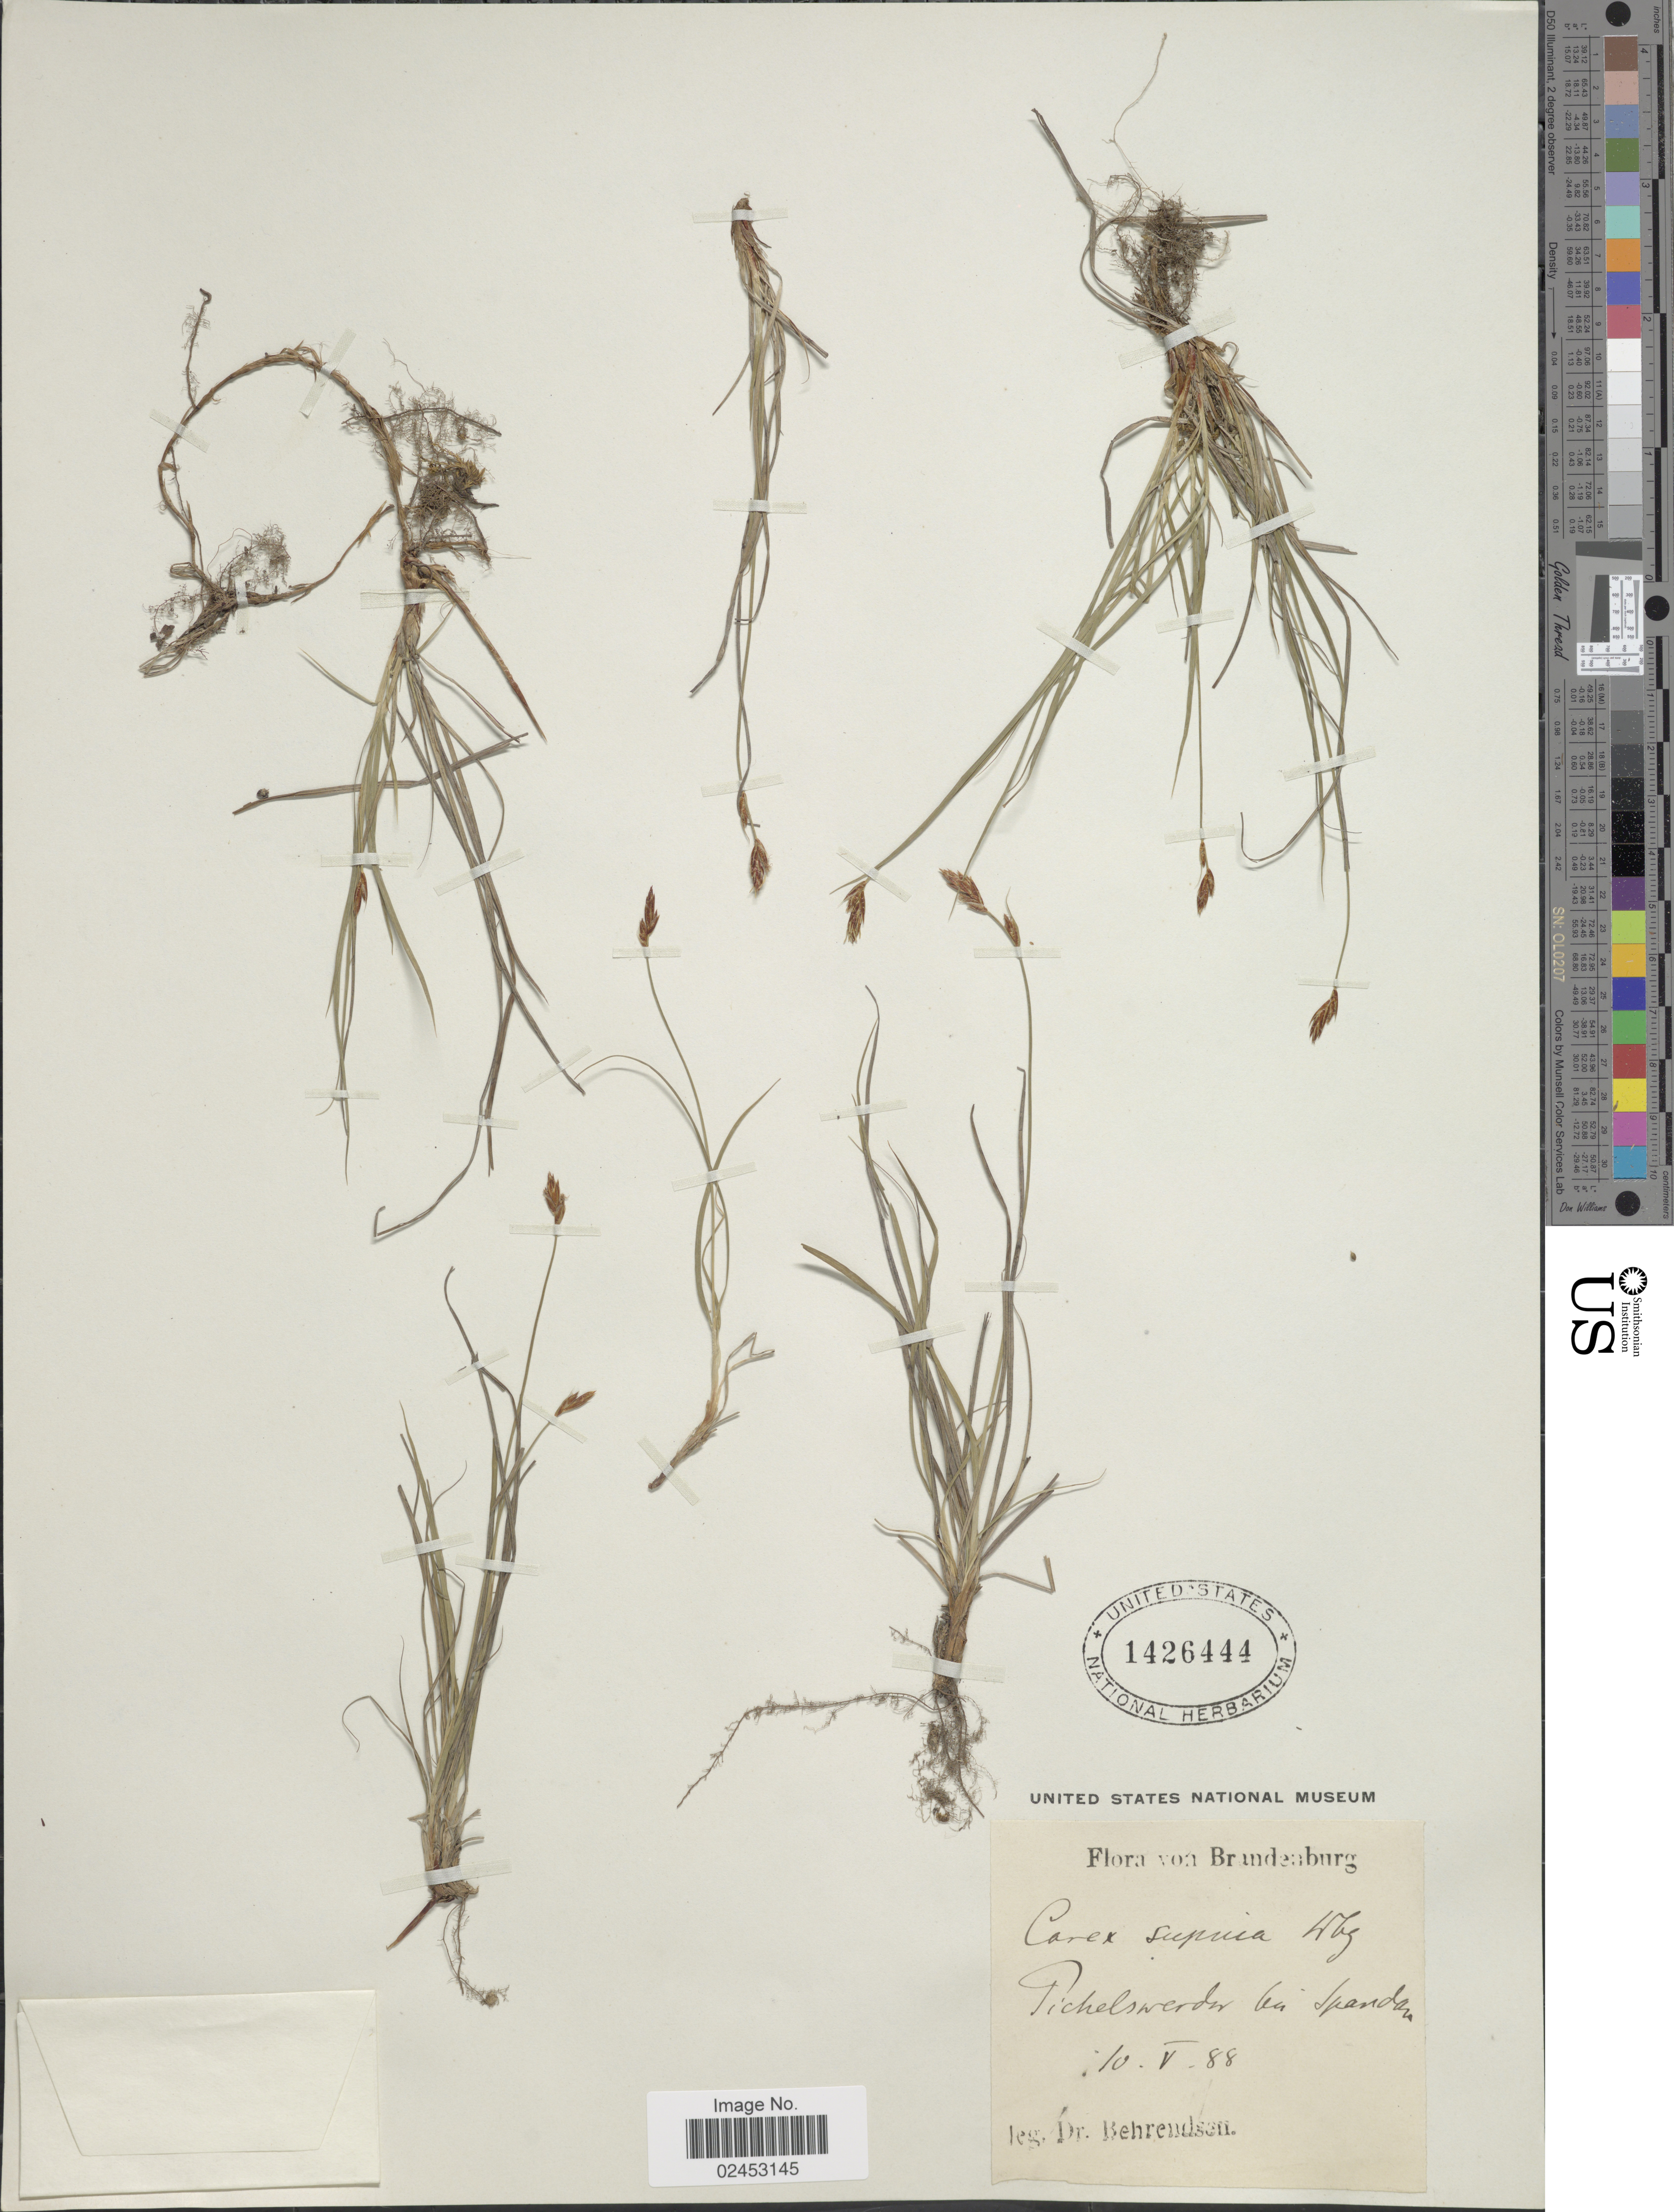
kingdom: Plantae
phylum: Tracheophyta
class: Liliopsida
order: Poales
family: Cyperaceae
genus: Carex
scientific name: Carex supina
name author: Willd. ex Wahlenb.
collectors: Behrendsen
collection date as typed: Transcribed d/m/y: 10/5/88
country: Germany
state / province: Brandenburg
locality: Pichelswerder bai Spanden [interpreted]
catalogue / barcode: US 1426444